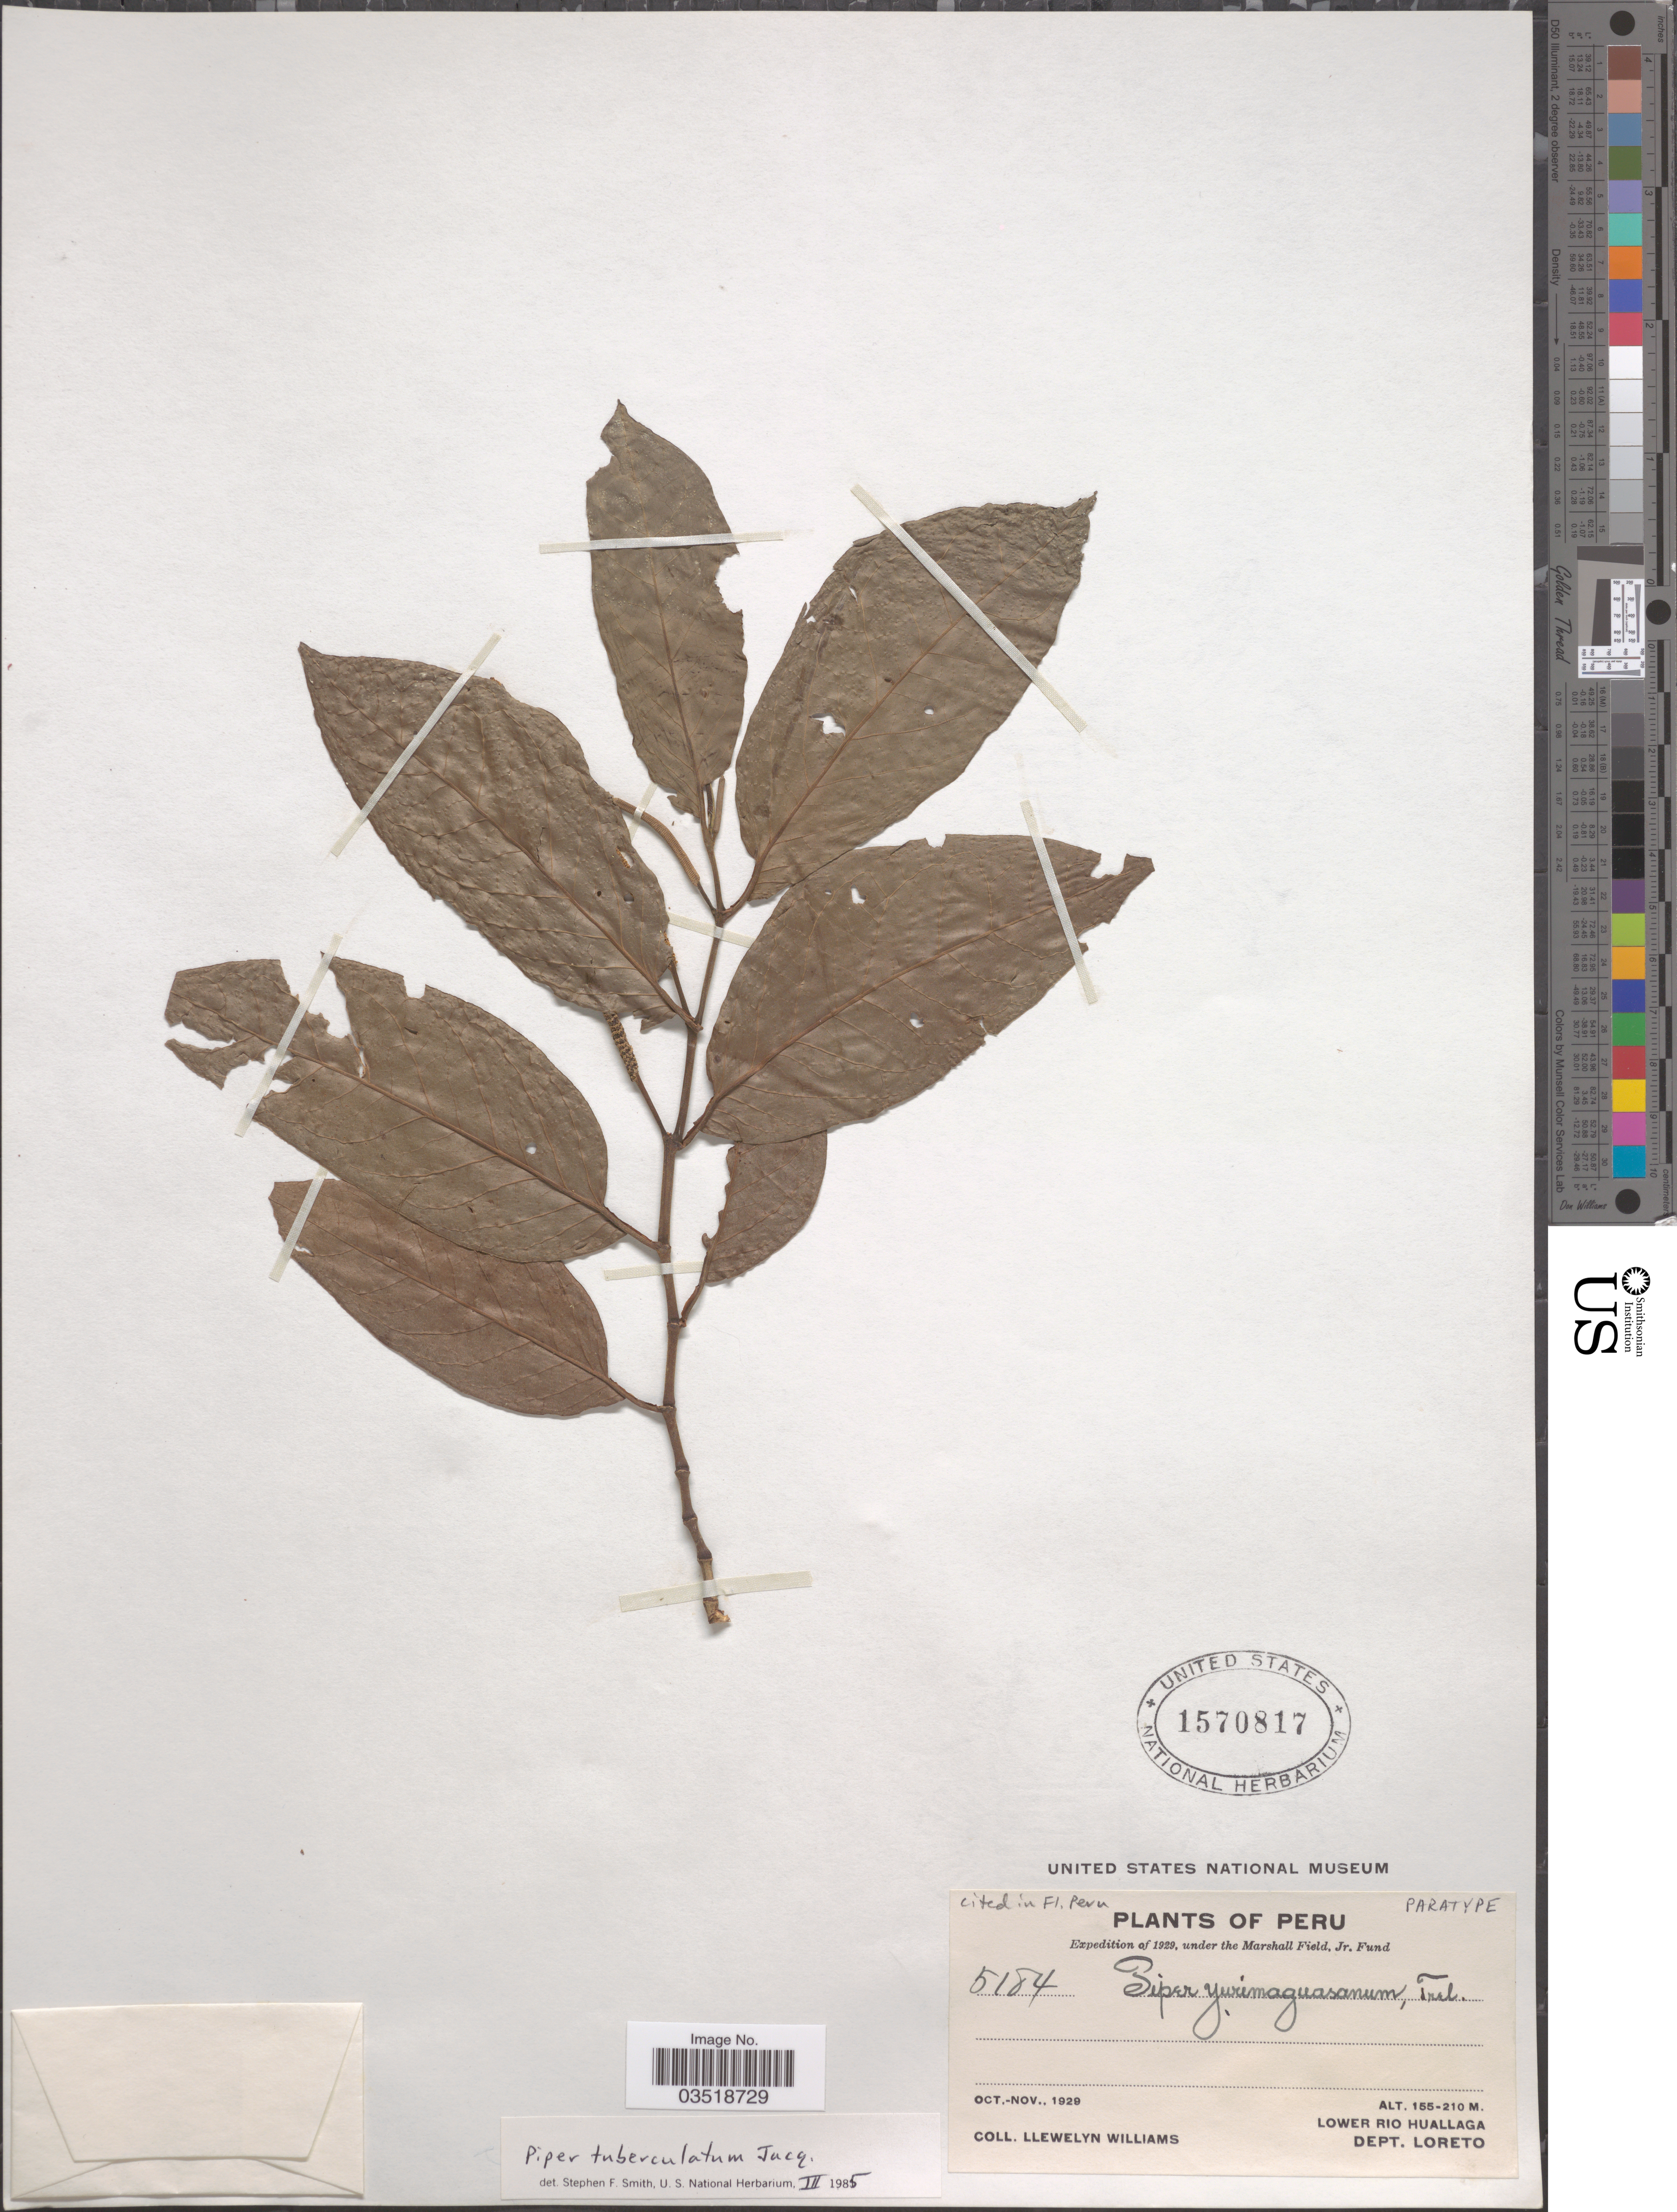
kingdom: Plantae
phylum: Tracheophyta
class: Magnoliopsida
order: Piperales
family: Piperaceae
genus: Piper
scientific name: Piper yurimaguasanum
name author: Trel. in J.F. Macbr.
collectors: Ll. Williams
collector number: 5184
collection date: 1929-10/1929-11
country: Peru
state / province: Loreto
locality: Lower Rio Huallaga. Dept. Loreto.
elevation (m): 155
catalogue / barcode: US 1570817